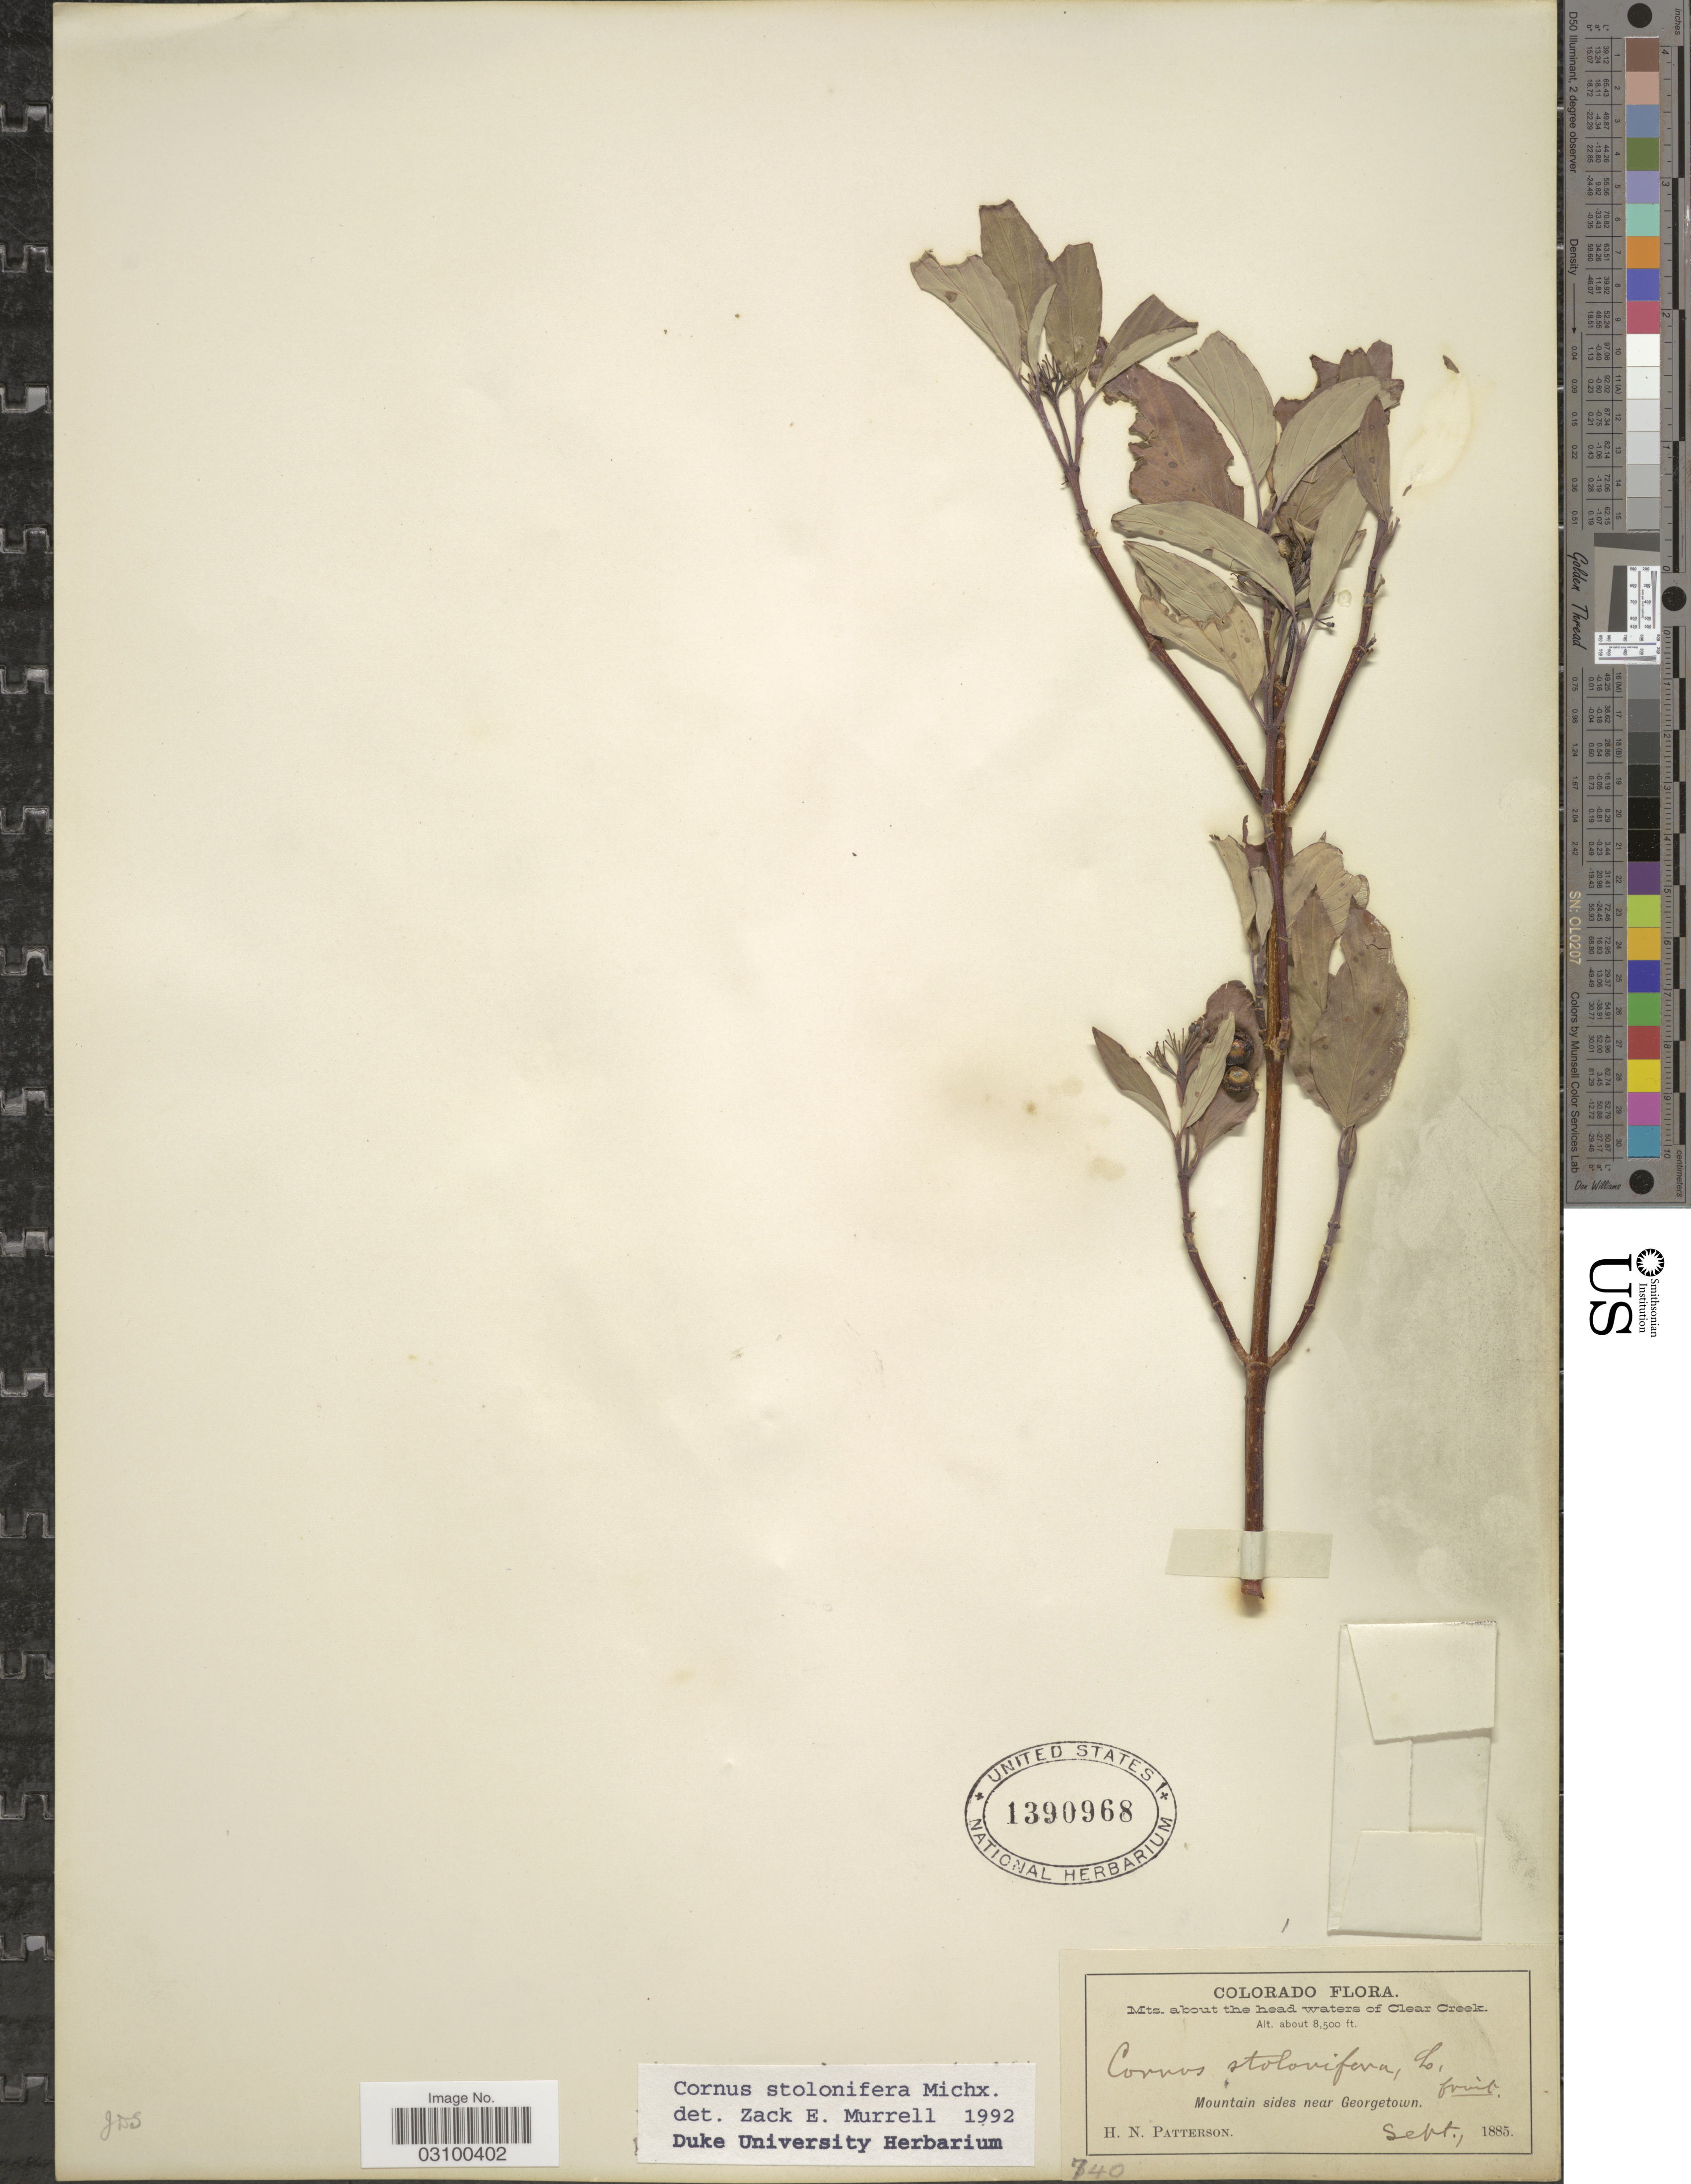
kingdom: Plantae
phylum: Tracheophyta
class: Magnoliopsida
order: Cornales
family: Cornaceae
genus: Cornus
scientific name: Cornus sericea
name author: L.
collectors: H. N. Patterson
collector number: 740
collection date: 1885-09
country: United States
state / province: Colorado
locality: Mts. about the head waters of Clear Creek. Mountain sides near Georgetown.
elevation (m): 2591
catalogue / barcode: US 1390968